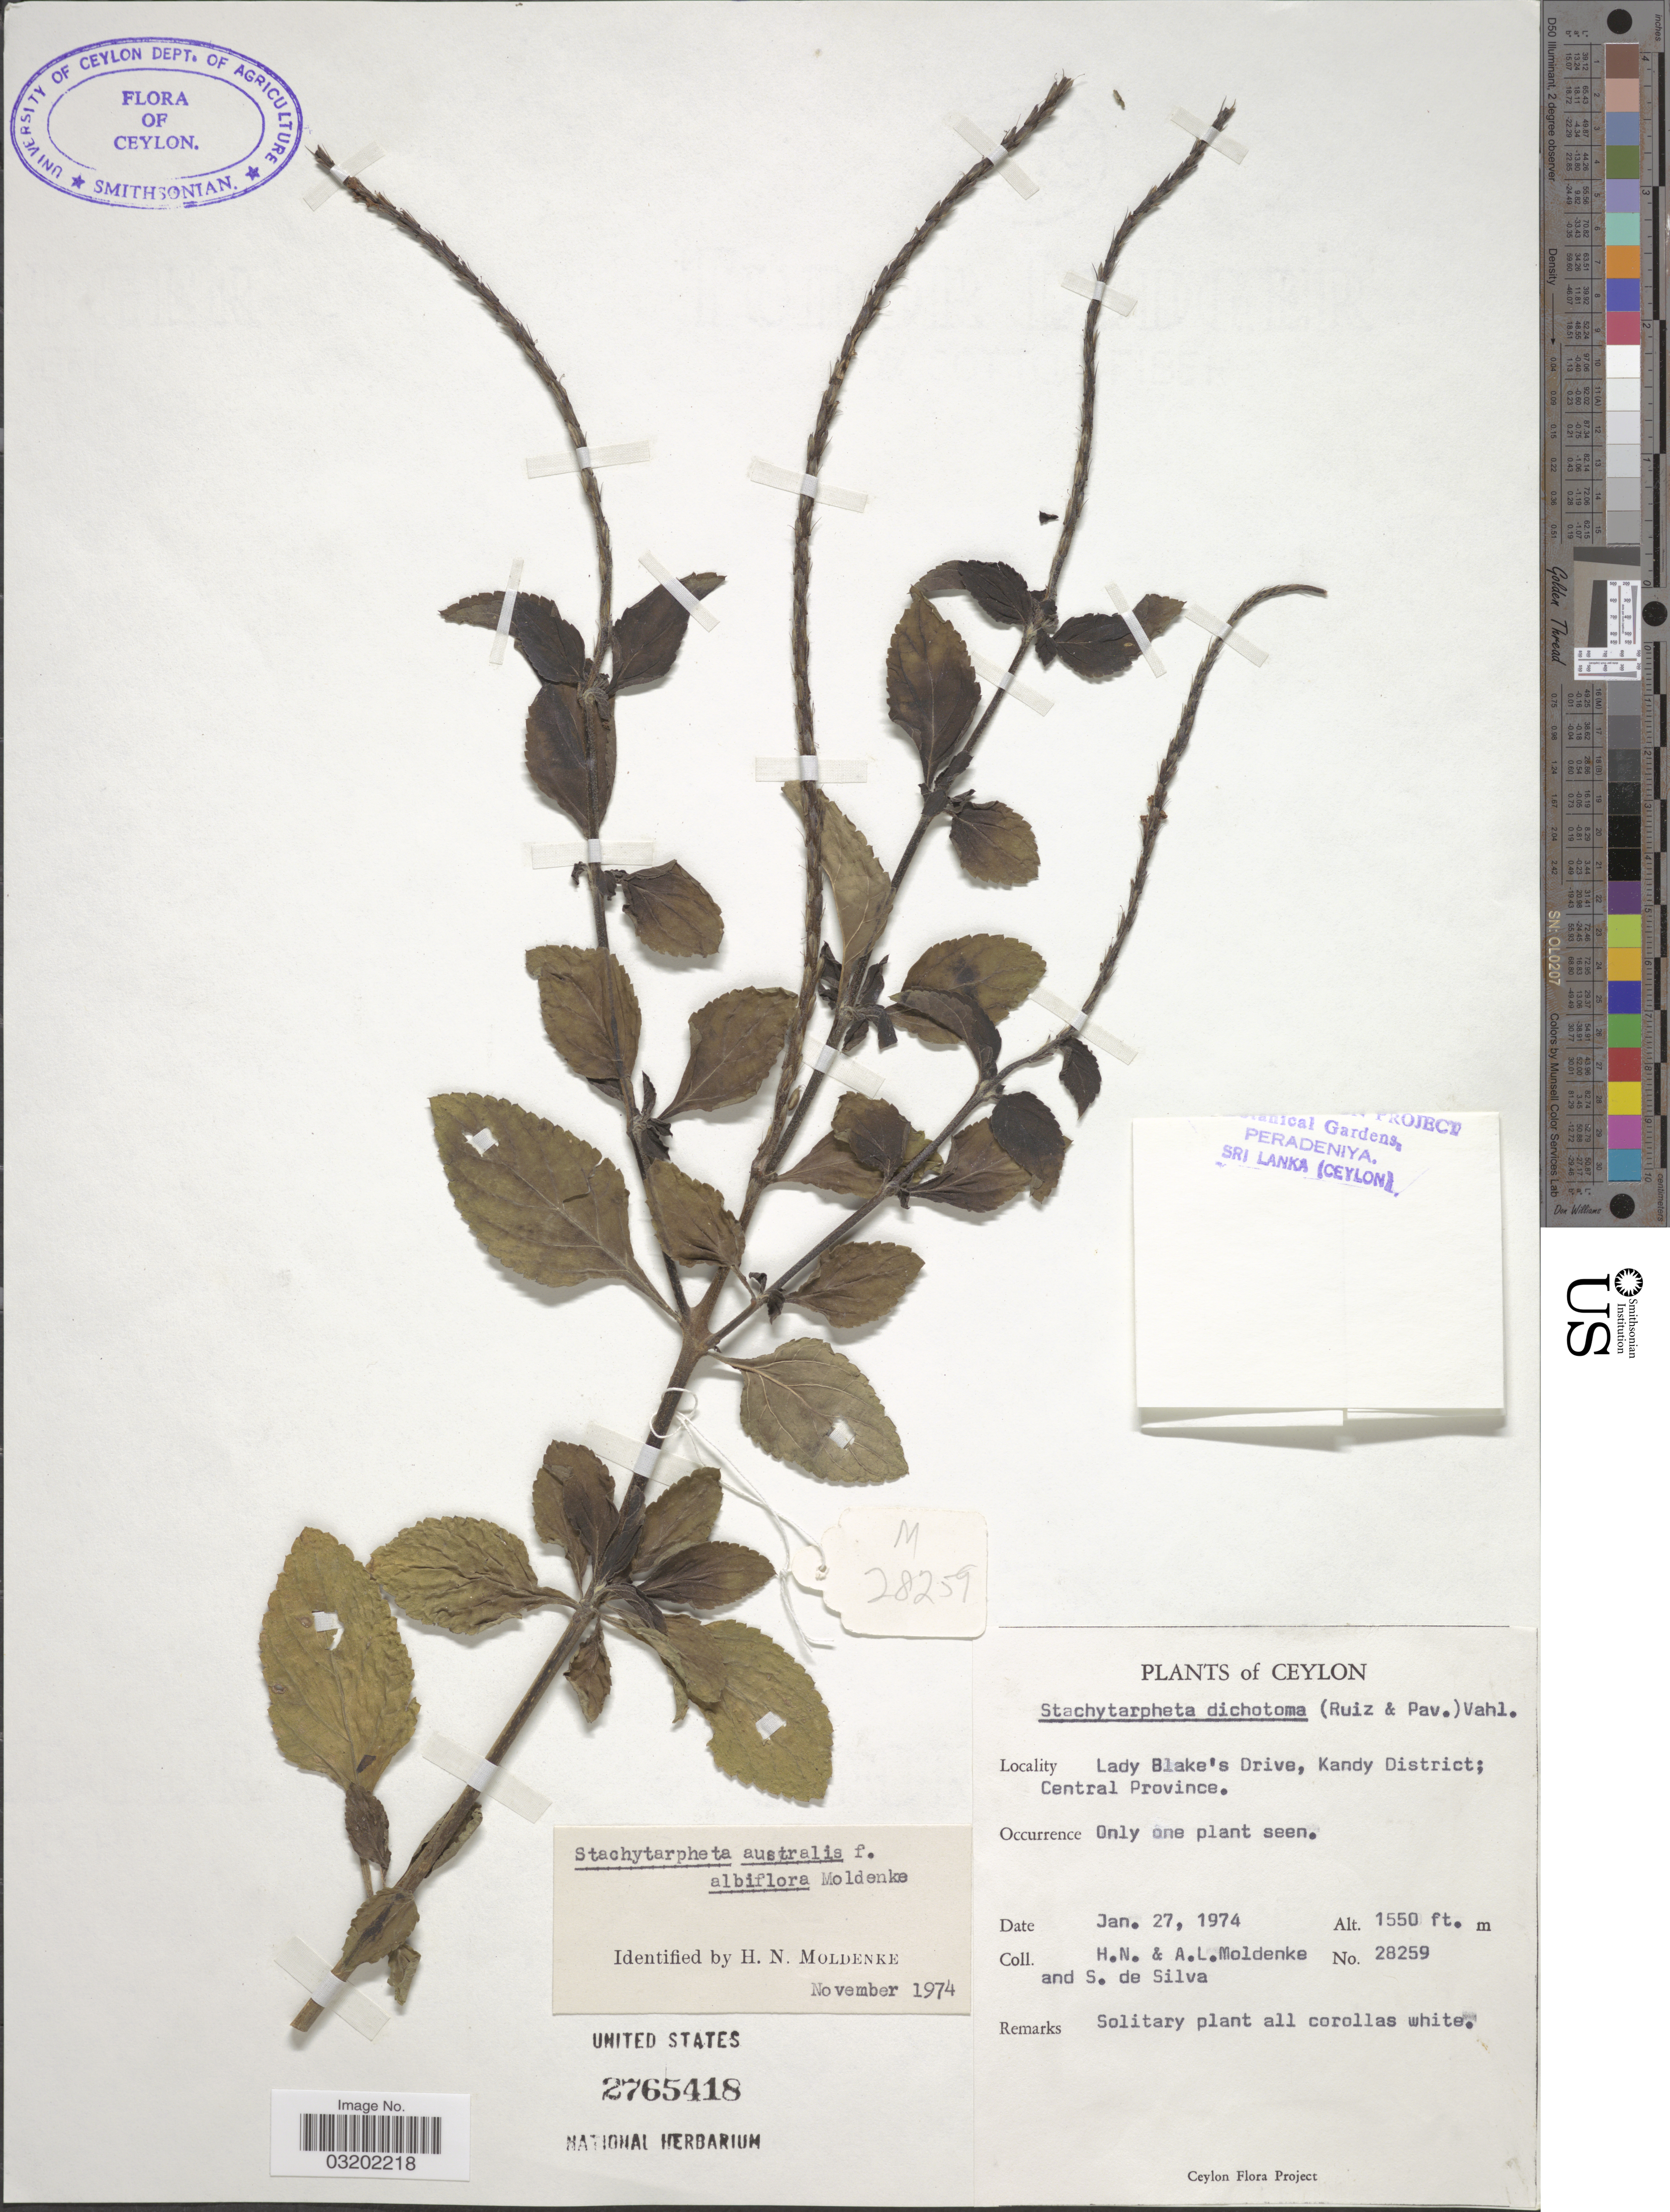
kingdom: Plantae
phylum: Tracheophyta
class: Magnoliopsida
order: Lamiales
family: Verbenaceae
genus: Stachytarpheta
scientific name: Stachytarpheta australis f. albiflora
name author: Moldenke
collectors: H. N. Moldenke, A. L. Moldenke & S. Silva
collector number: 28259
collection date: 1974-01-27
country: Sri Lanka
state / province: Central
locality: Ceylon. Lady Blake's Drive, Kandy District.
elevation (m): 472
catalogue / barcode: US 2765418